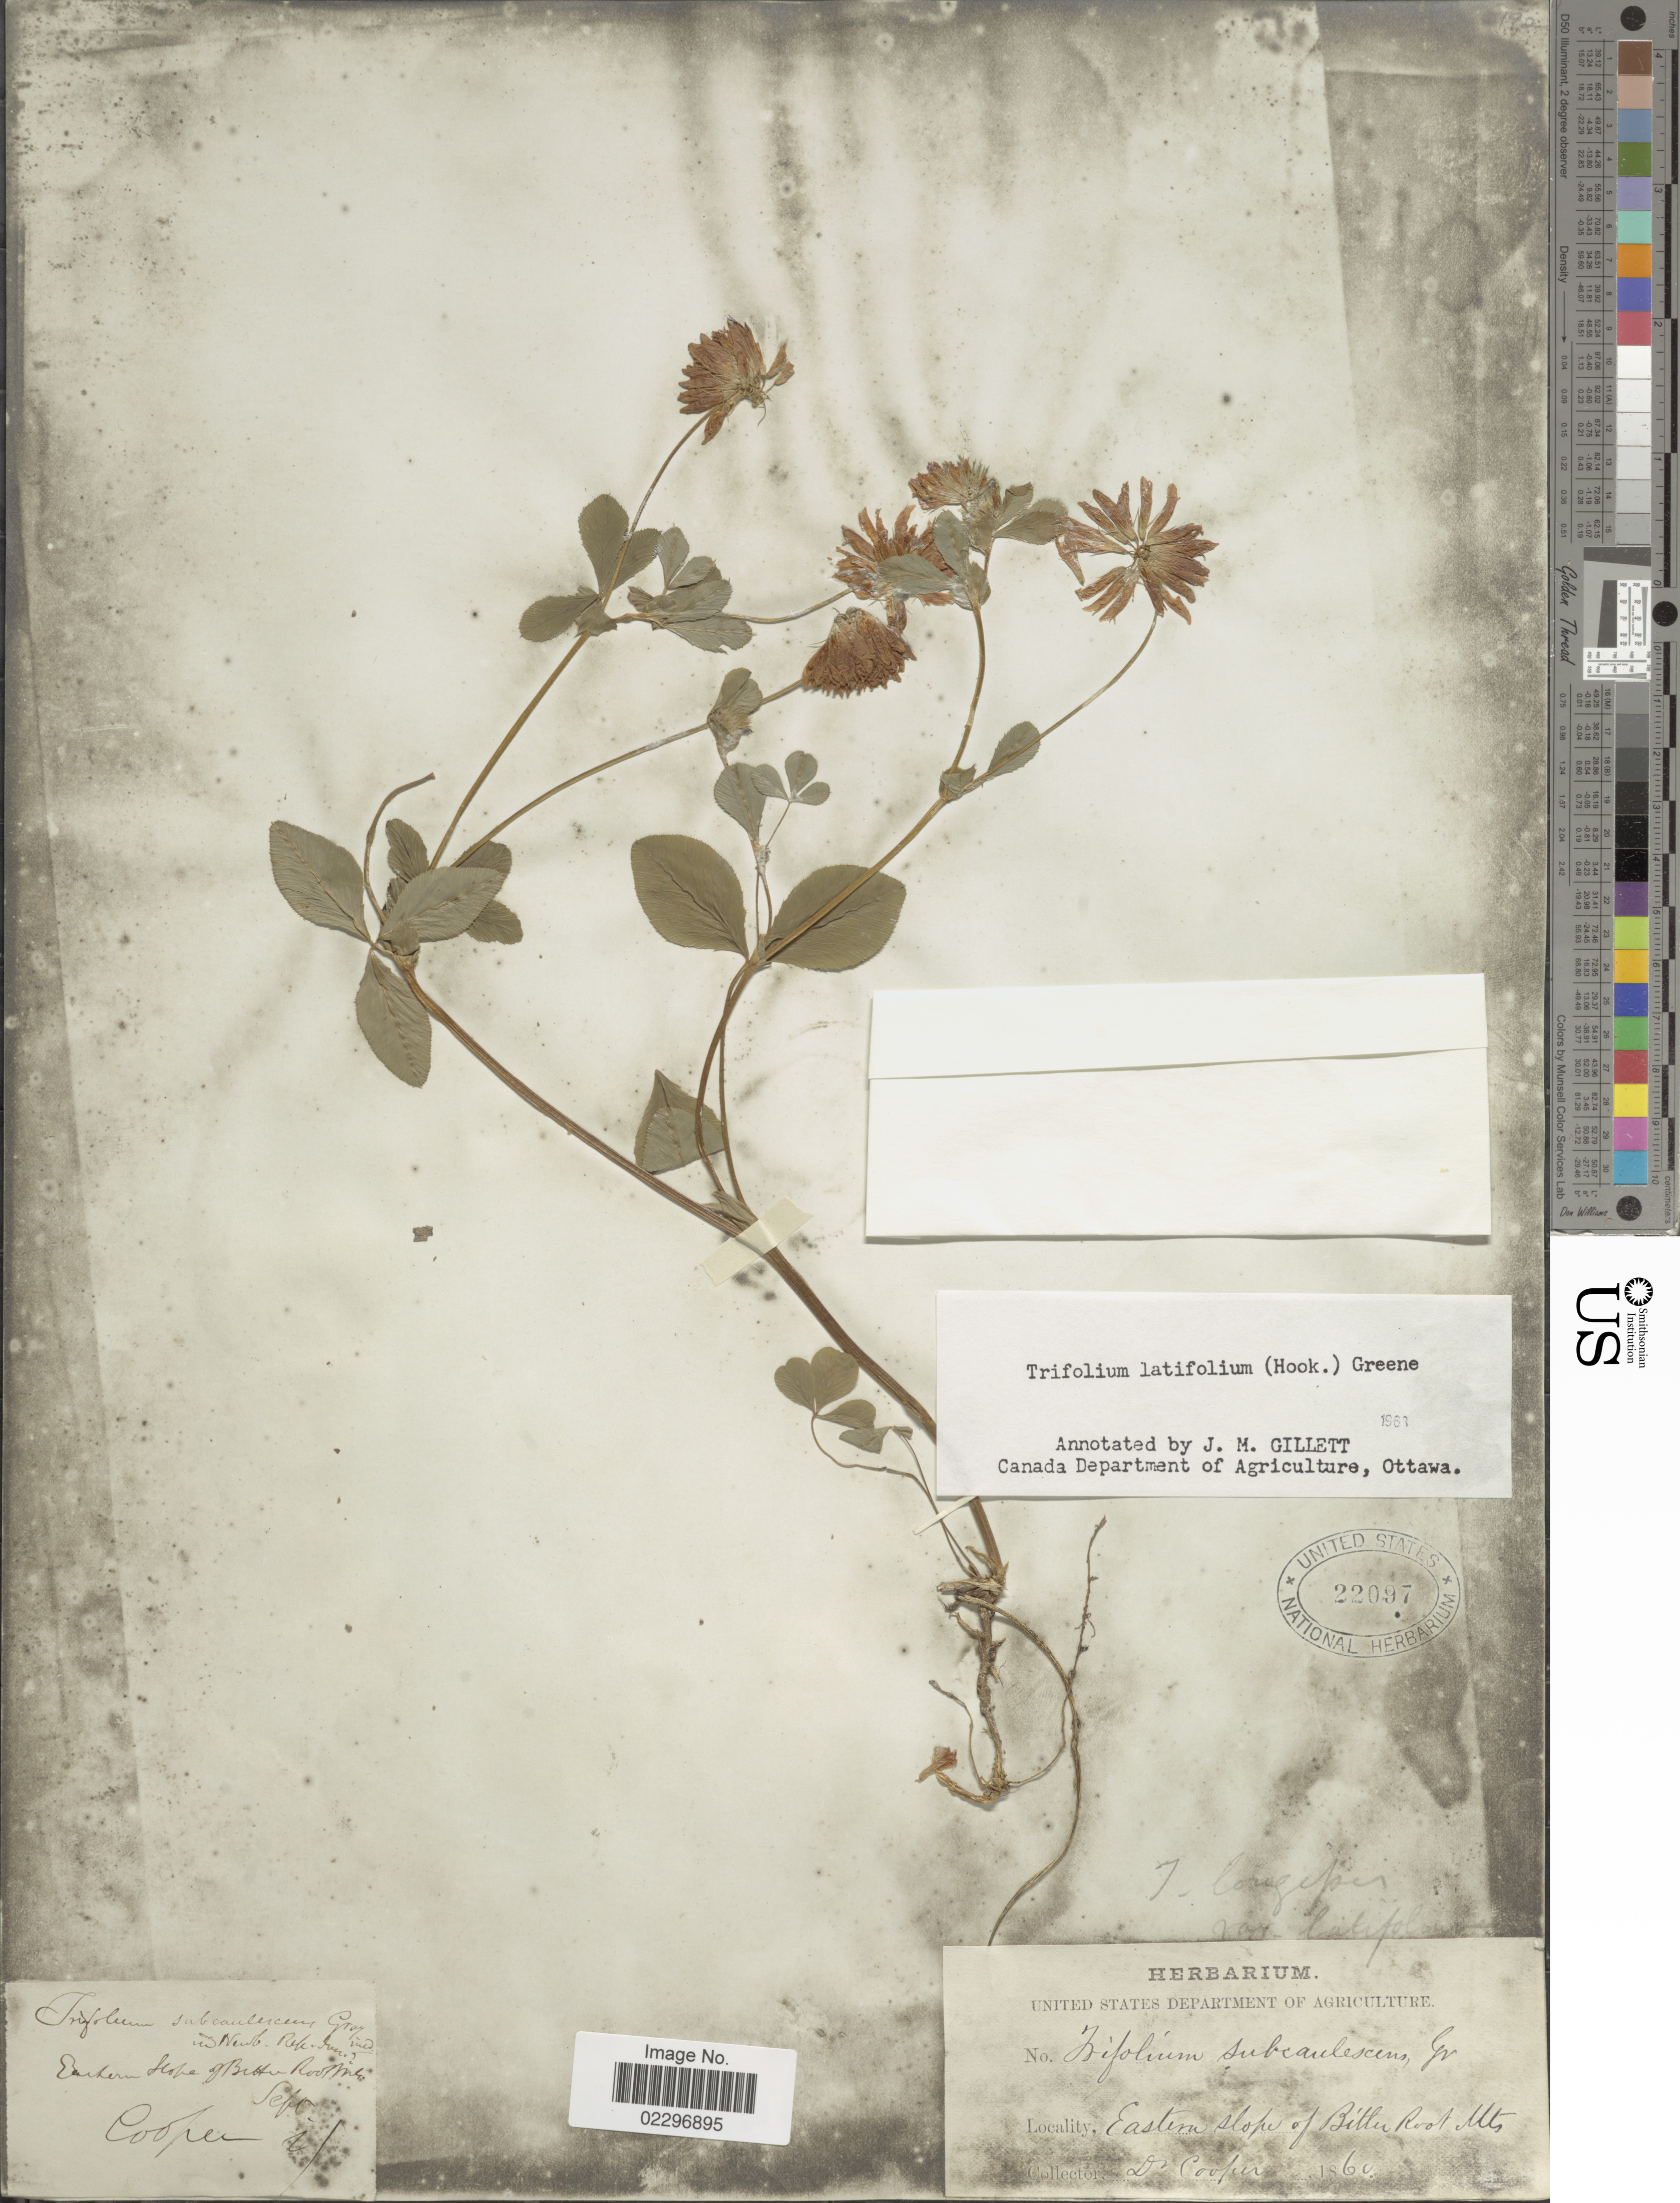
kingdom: Plantae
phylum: Tracheophyta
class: Magnoliopsida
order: Fabales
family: Fabaceae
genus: Trifolium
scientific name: Trifolium latifolium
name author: (Hook.) Greene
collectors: Dr. Cooper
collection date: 1860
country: United States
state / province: Montana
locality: Eastern slope of Bitter Root Mts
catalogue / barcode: US 22097